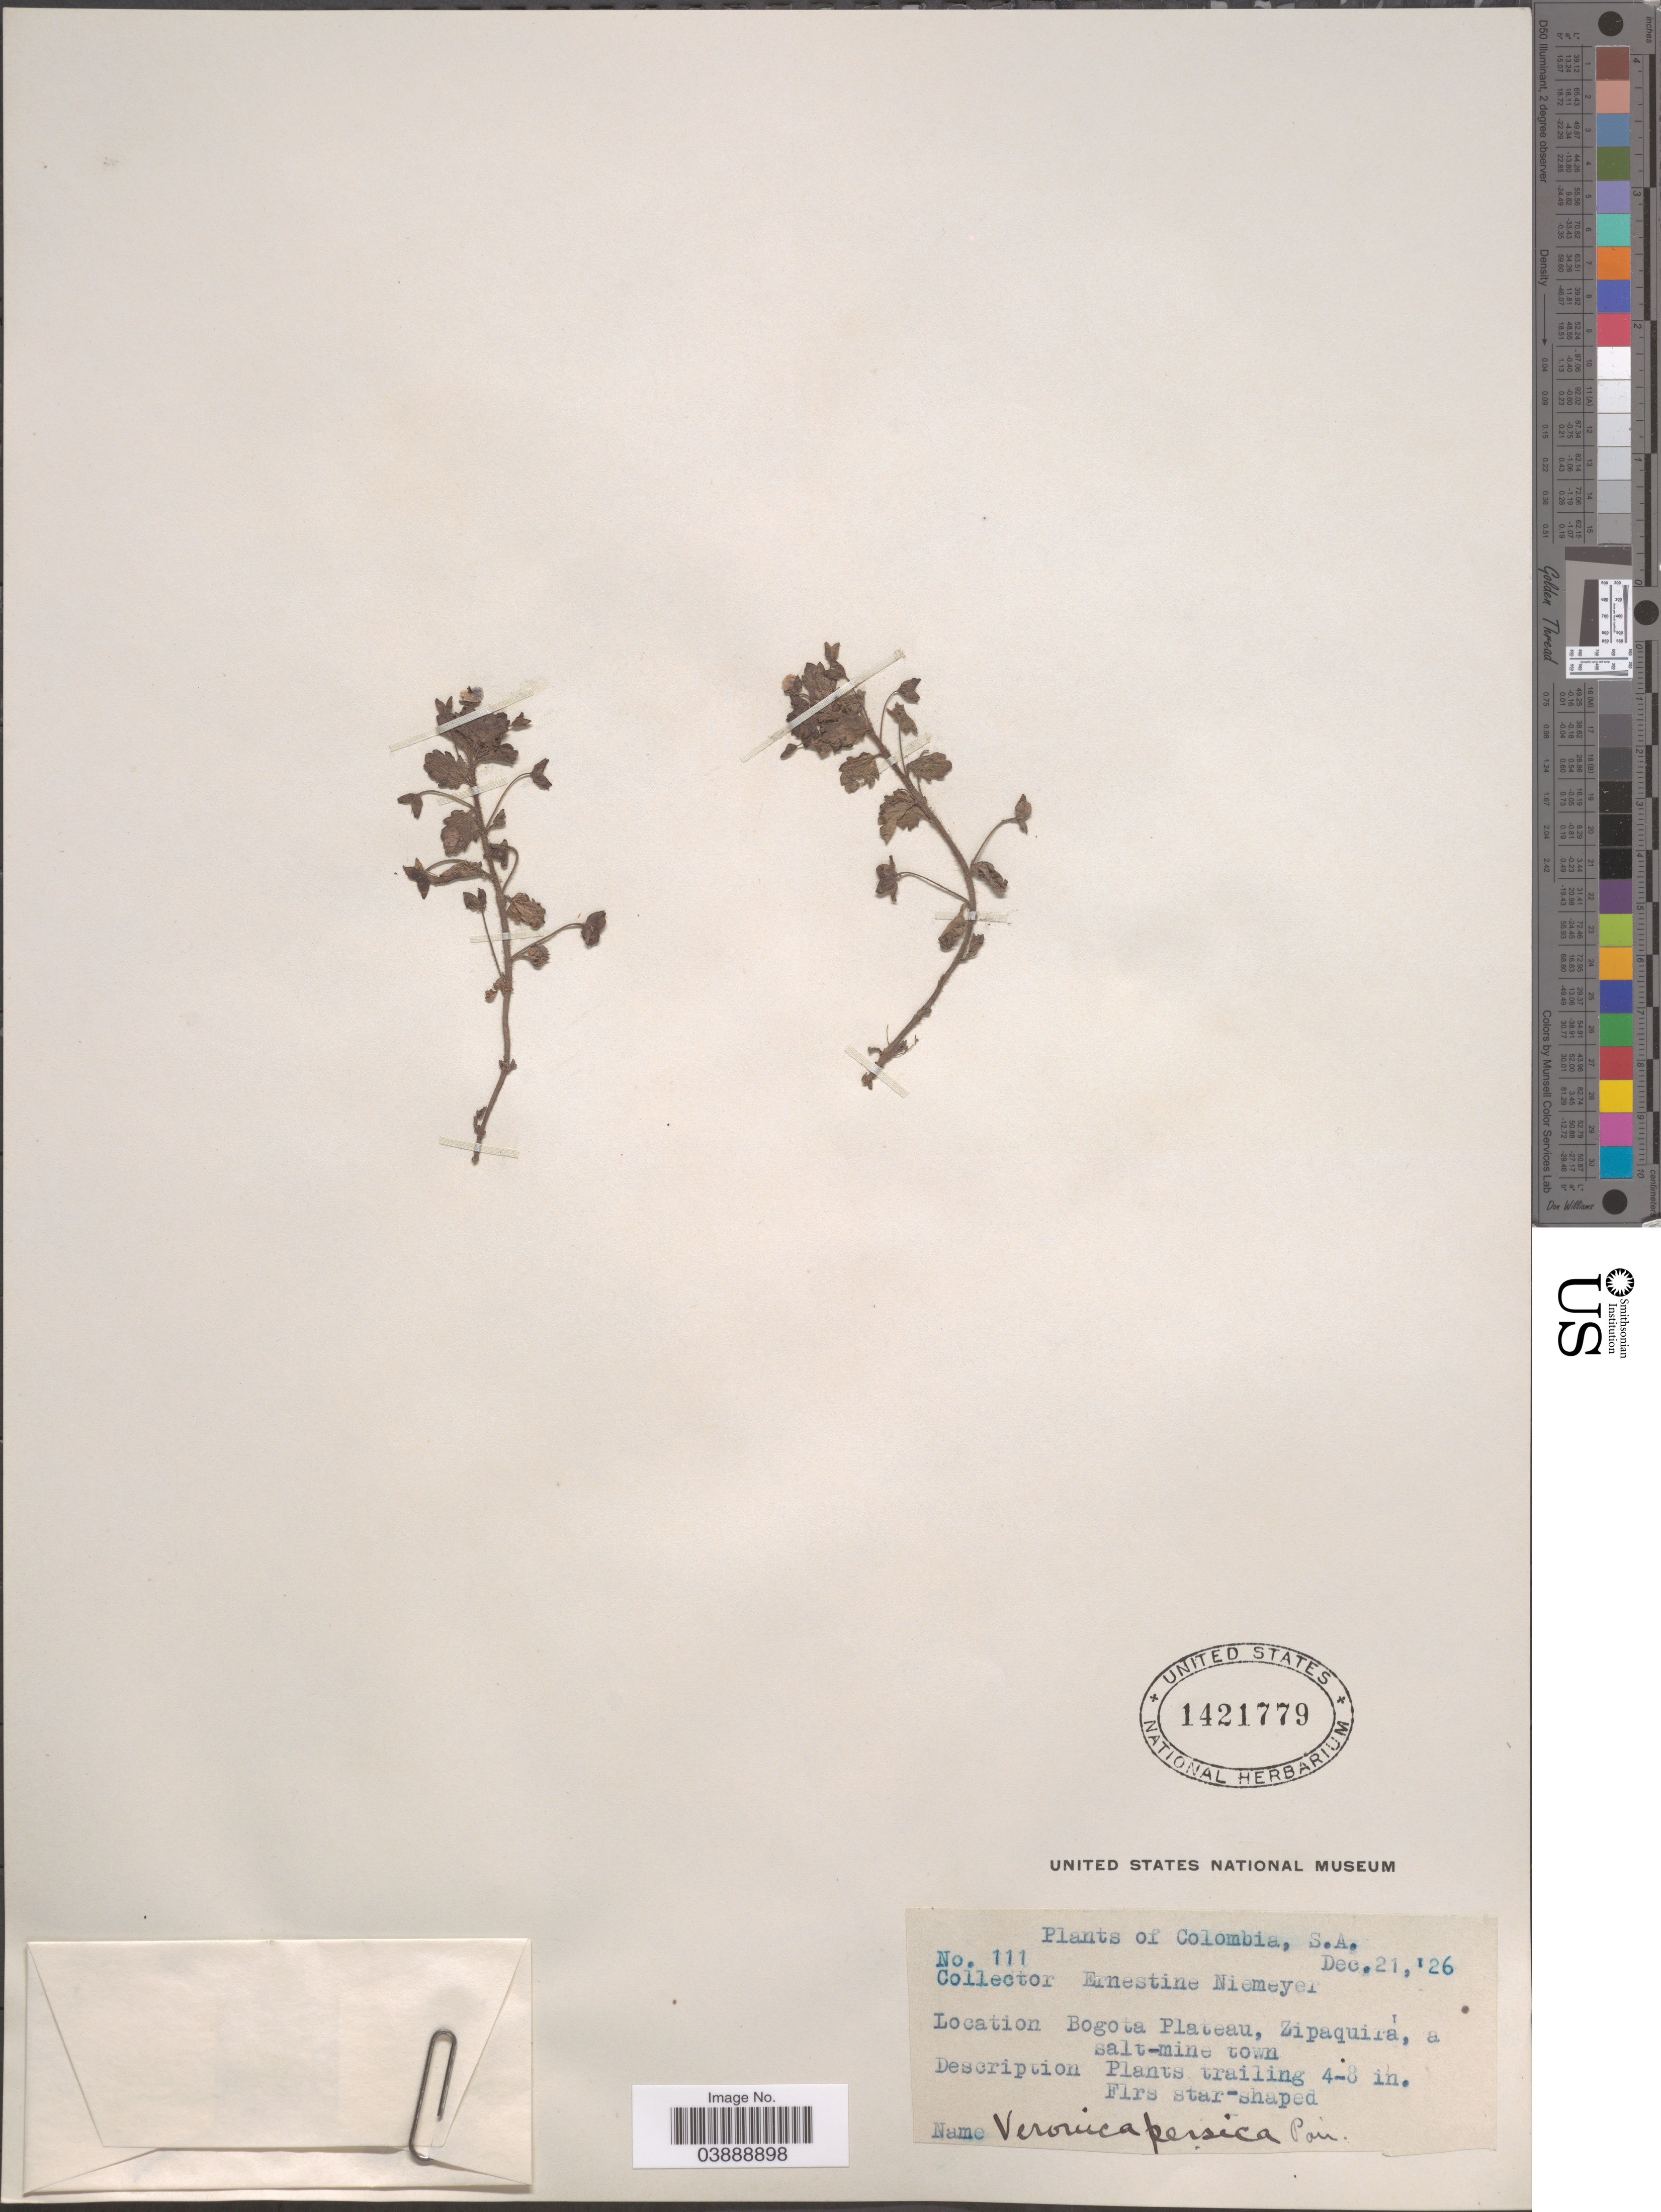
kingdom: Plantae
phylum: Tracheophyta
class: Magnoliopsida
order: Lamiales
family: Plantaginaceae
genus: Veronica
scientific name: Veronica persica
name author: Poir.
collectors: E. H. Niemeyer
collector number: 111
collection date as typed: Transcribed d/m/y: 21/12/26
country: Colombia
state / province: Bogota D.C.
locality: Bogota Plateau, Zipaquirá, a salt-mine town.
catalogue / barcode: US 1421779